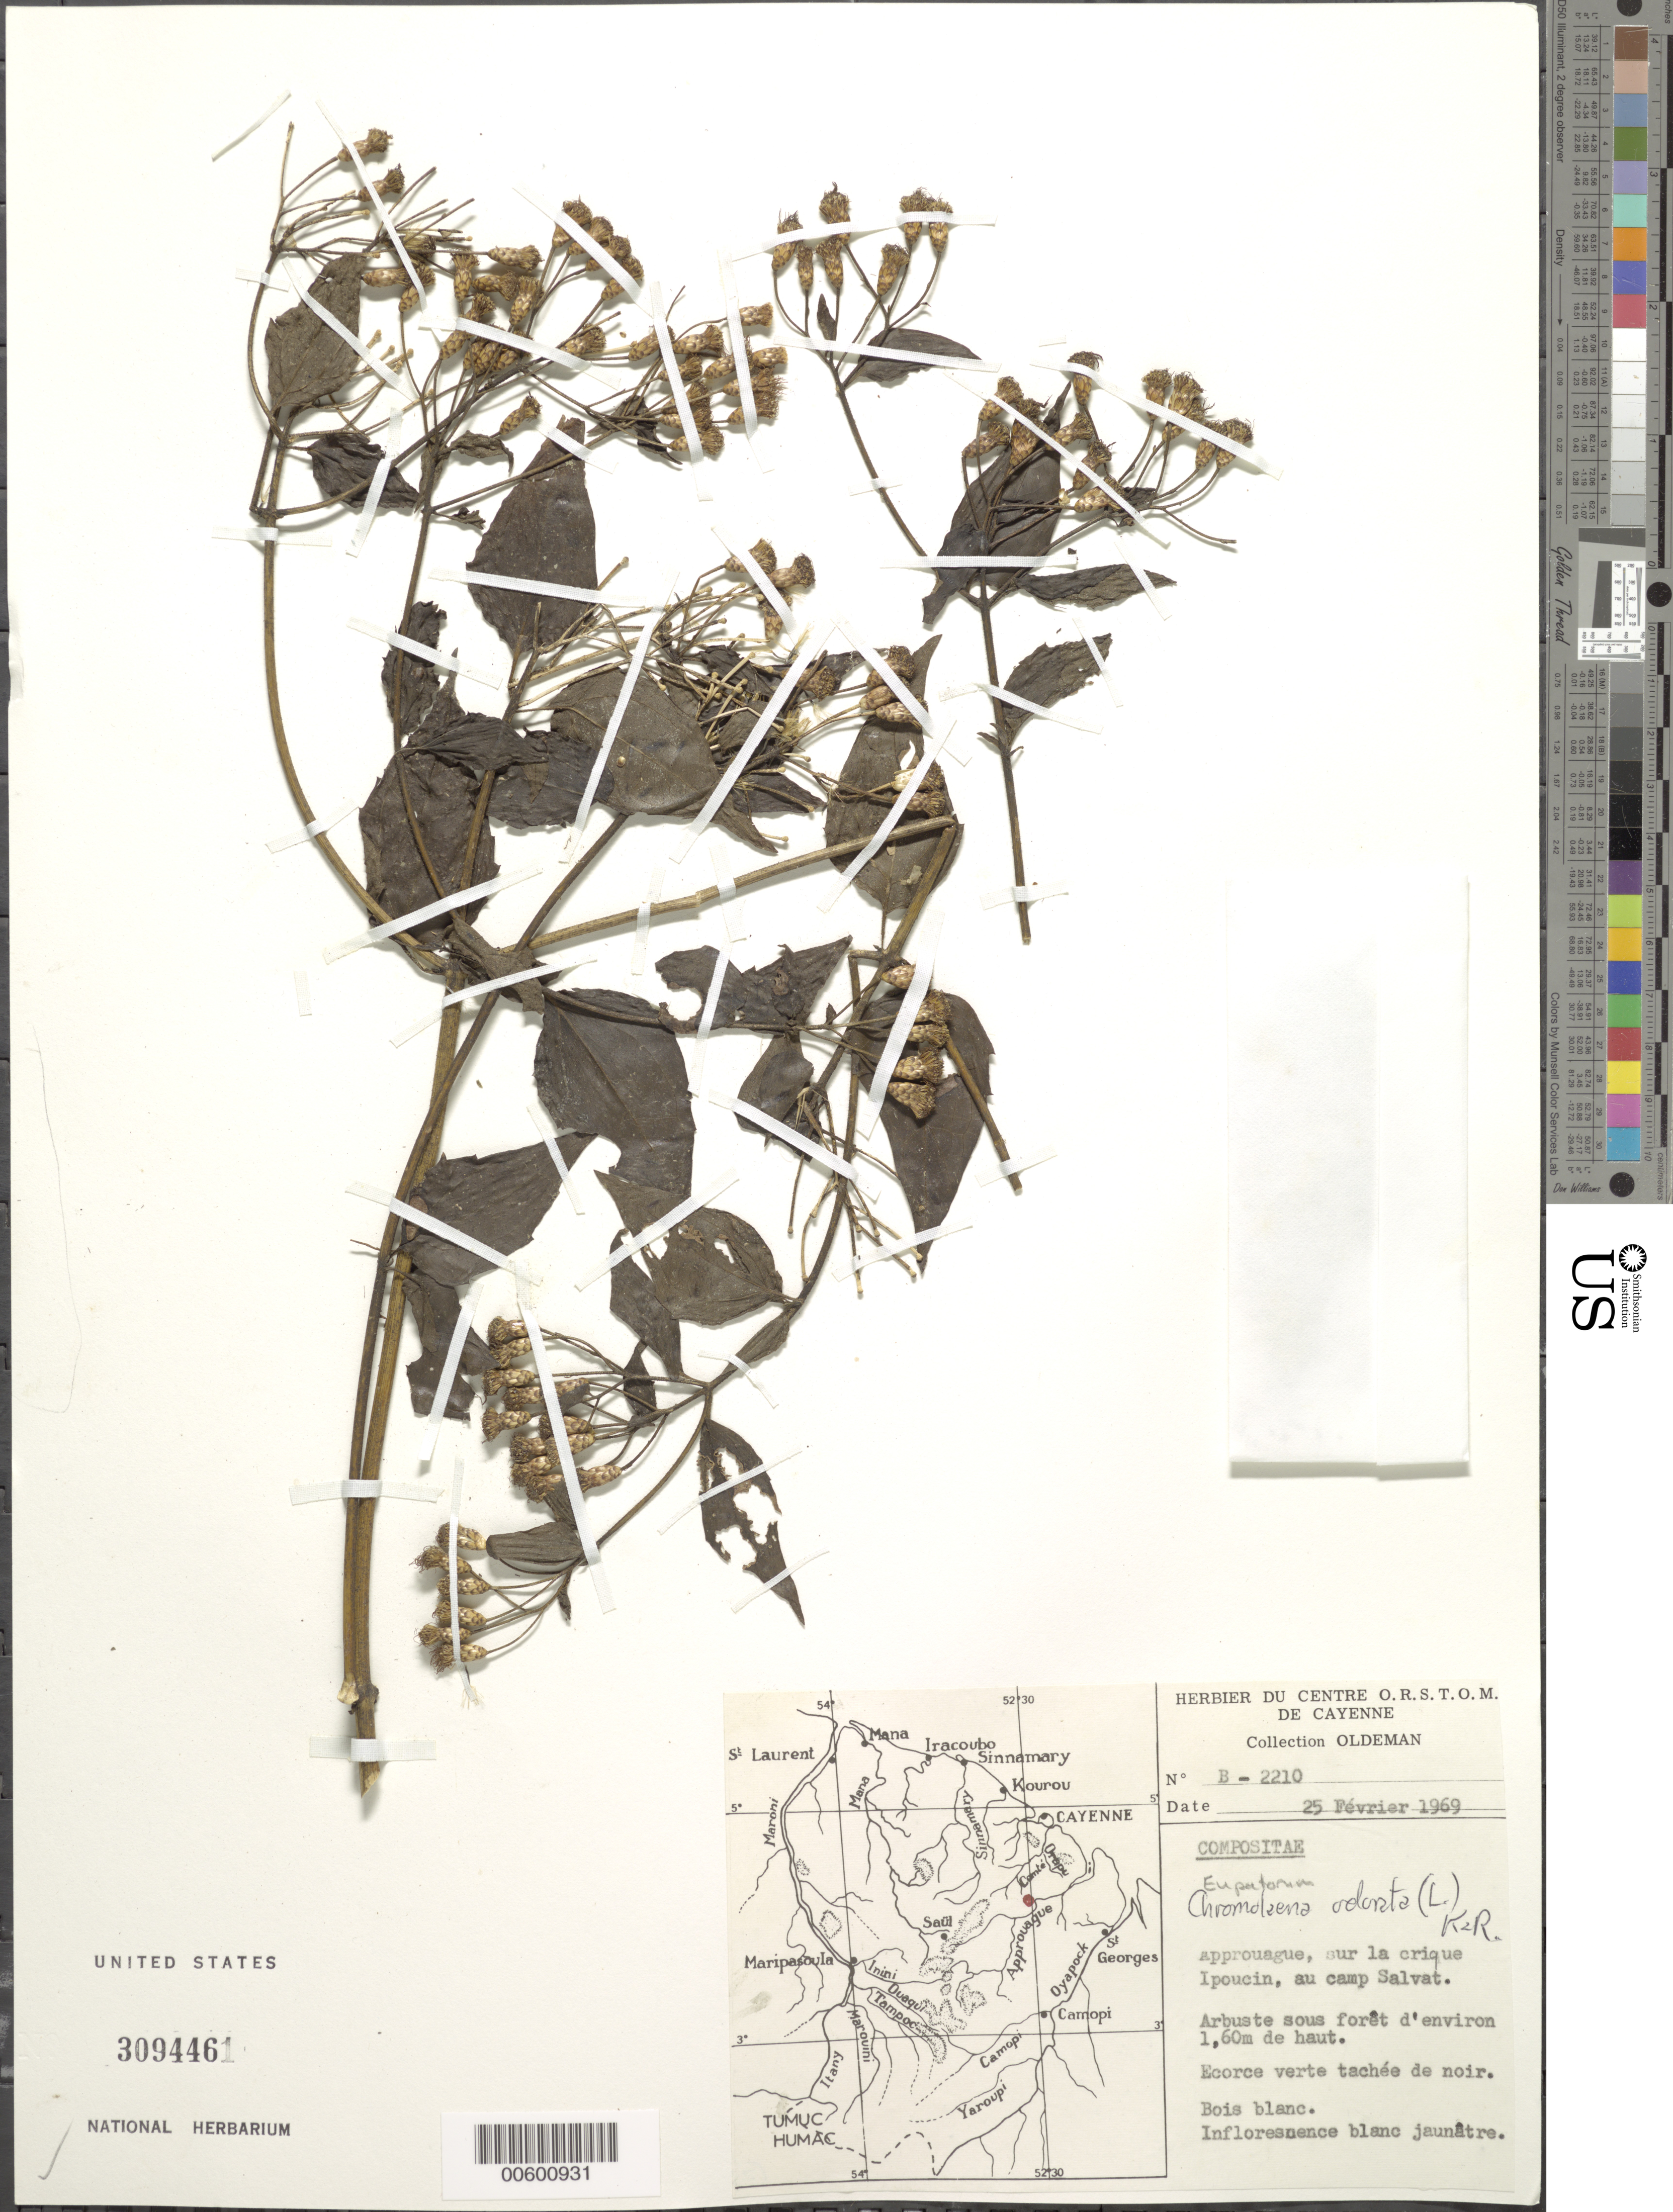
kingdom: Plantae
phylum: Tracheophyta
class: Magnoliopsida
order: Asterales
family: Asteraceae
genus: Chromolaena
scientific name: Chromolaena odorata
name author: (L.) R.M. King & H. Rob.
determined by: Robinson, Harold E., (US)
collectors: R. Oldeman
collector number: B 2210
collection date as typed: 25-Feb-69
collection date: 1969-02-25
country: French Guiana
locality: Crique Ipoucin, Approuague, au camp Salvat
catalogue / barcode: US 3094461